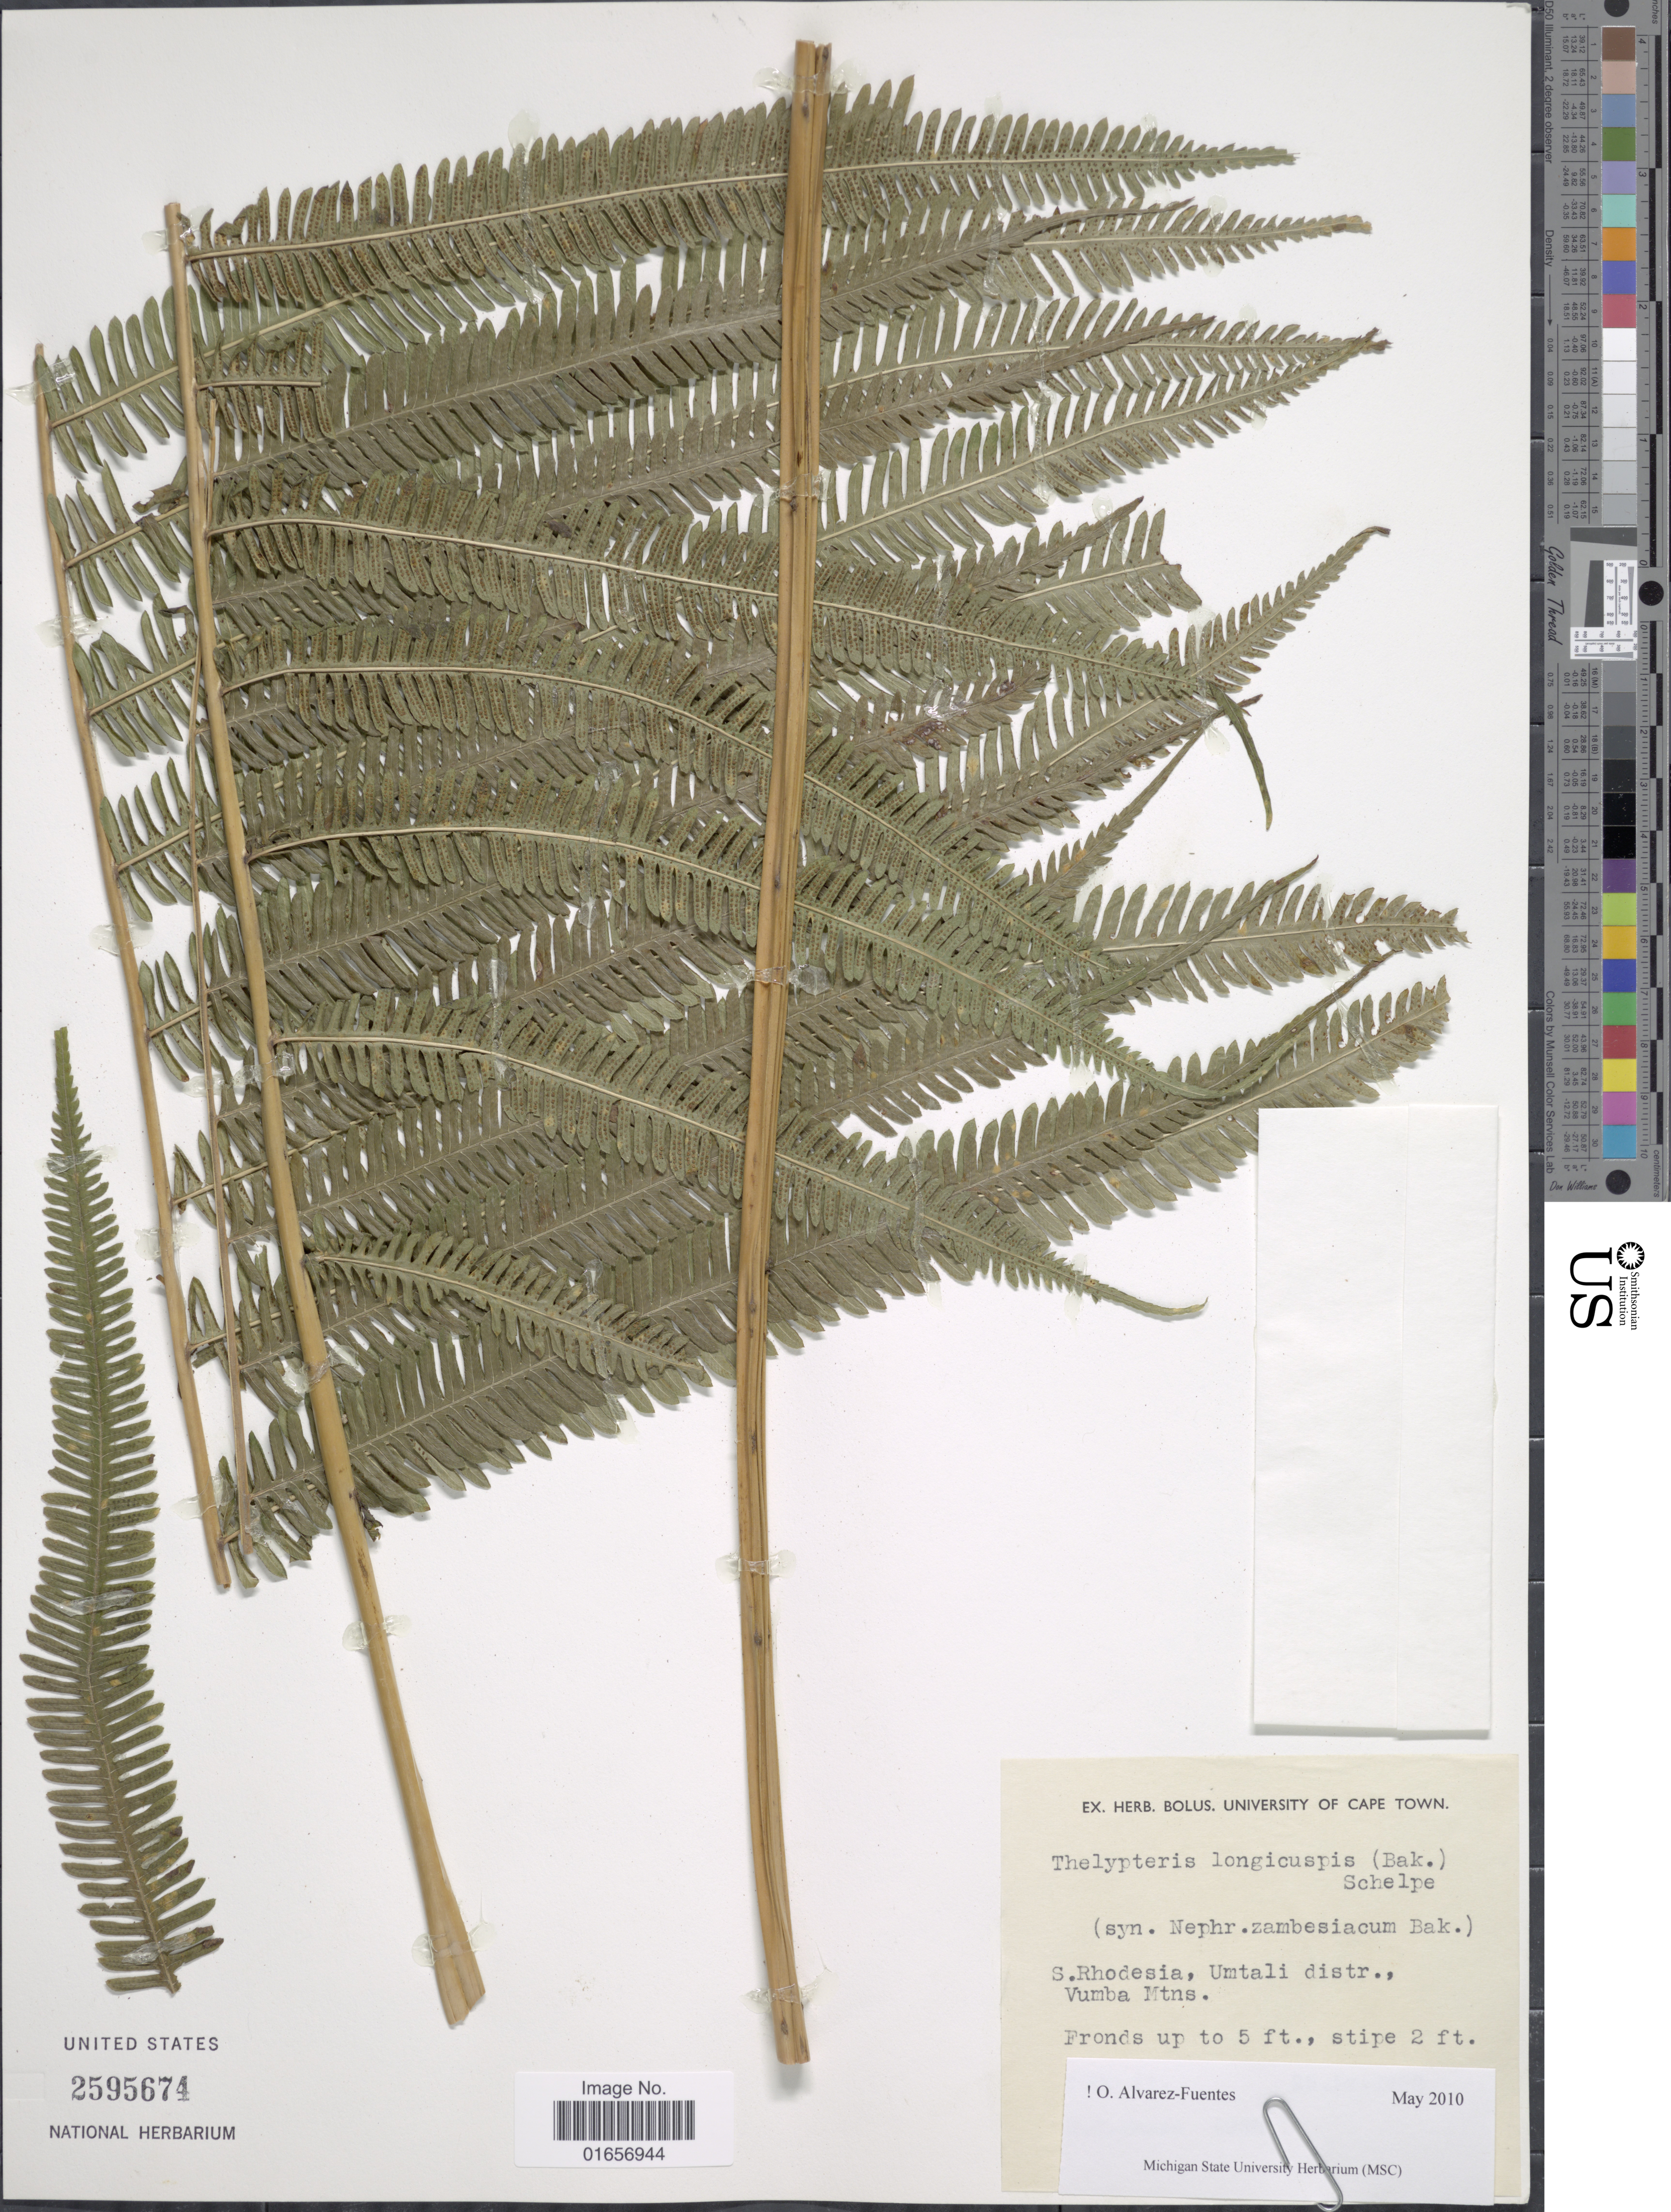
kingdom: Plantae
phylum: Tracheophyta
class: Polypodiopsida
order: Polypodiales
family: Thelypteridaceae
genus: Pseudocyclosorus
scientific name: Pseudocyclosorus pulcher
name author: (Bory ex Willd.) Holttum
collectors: University of Cape Town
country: Zimbabwe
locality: S. Rhodesia, Umtali distr., Vumba Mtns.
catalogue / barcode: US 2595674